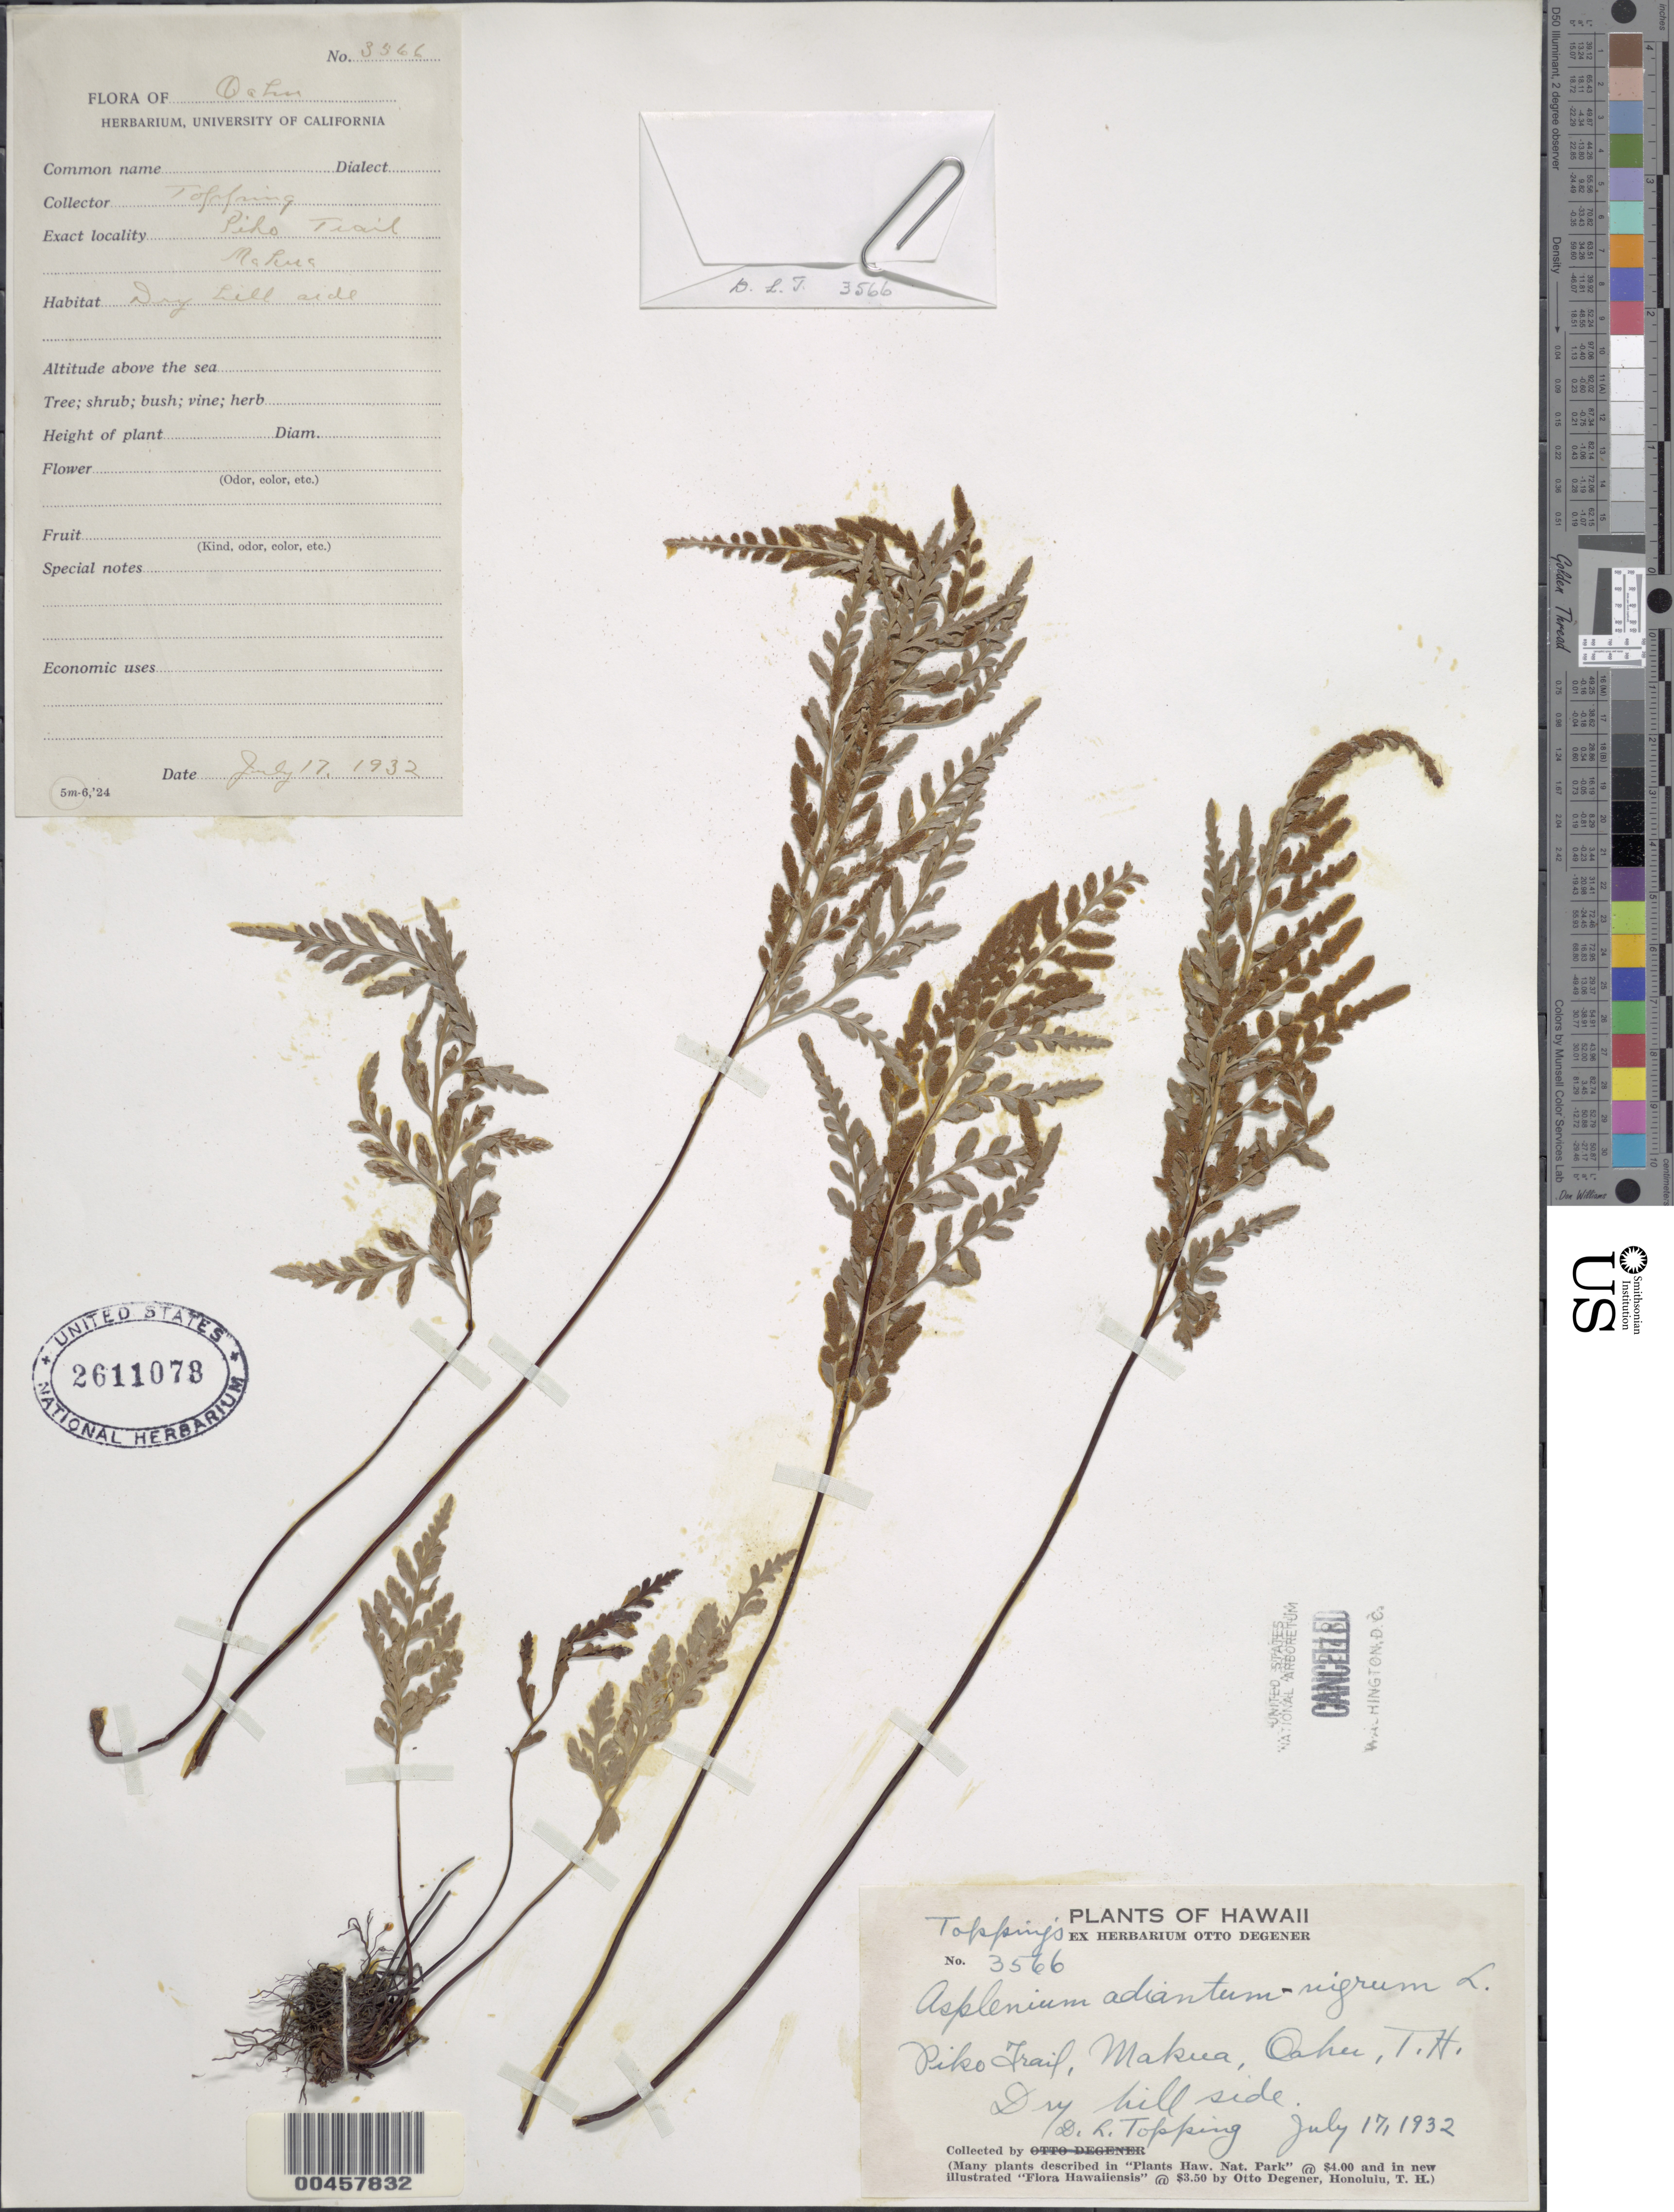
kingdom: Plantae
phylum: Tracheophyta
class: Polypodiopsida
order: Polypodiales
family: Aspleniaceae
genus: Asplenium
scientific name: Asplenium adiantum-nigrum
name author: L.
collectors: D. L. Topping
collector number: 3566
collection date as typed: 17 Jul 1932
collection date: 1932-07-17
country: United States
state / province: Hawaii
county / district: Honolulu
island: Oahu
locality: Piko Trail, Makua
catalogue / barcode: US 2611078